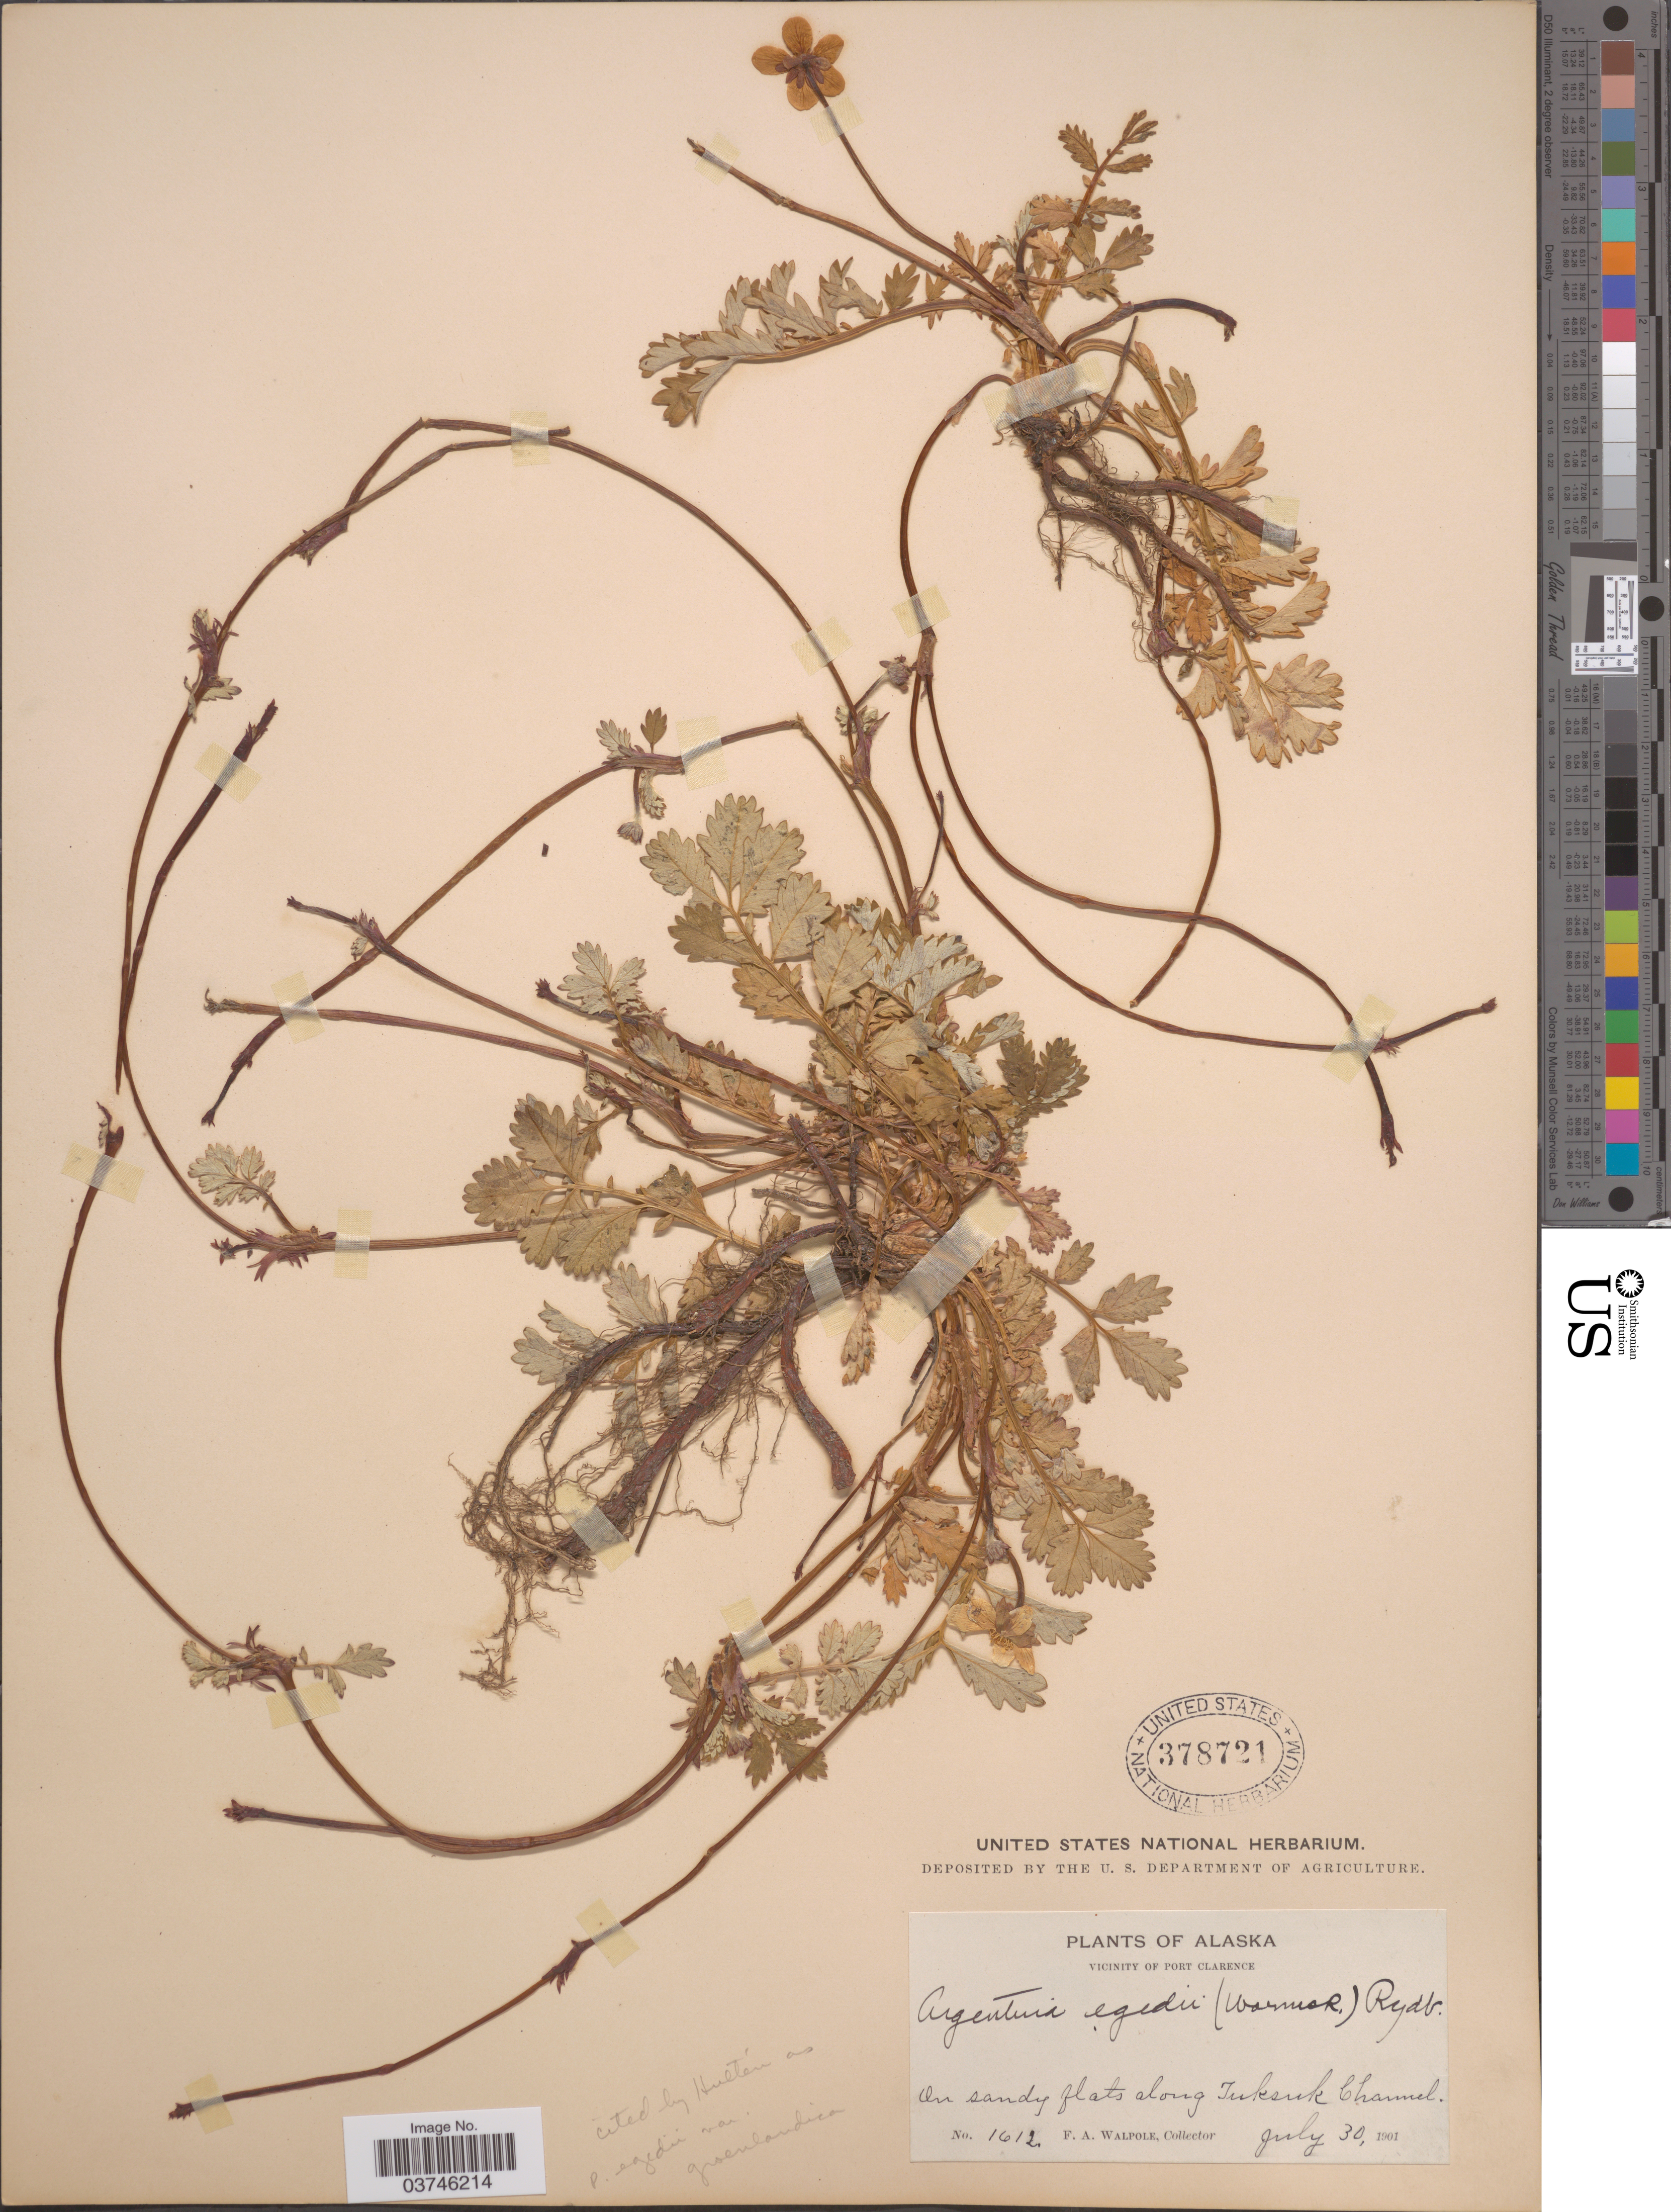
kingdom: Plantae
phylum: Tracheophyta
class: Magnoliopsida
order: Rosales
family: Rosaceae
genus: Argentina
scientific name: Argentina egedii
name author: (Wormsk. ex Oeder) Rydb.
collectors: F. Walpole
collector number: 1612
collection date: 1901-07-30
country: United States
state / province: Alaska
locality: Vicinity of Port Clarence. On sandy flats along Tuksuk Channel.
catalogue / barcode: US 378721